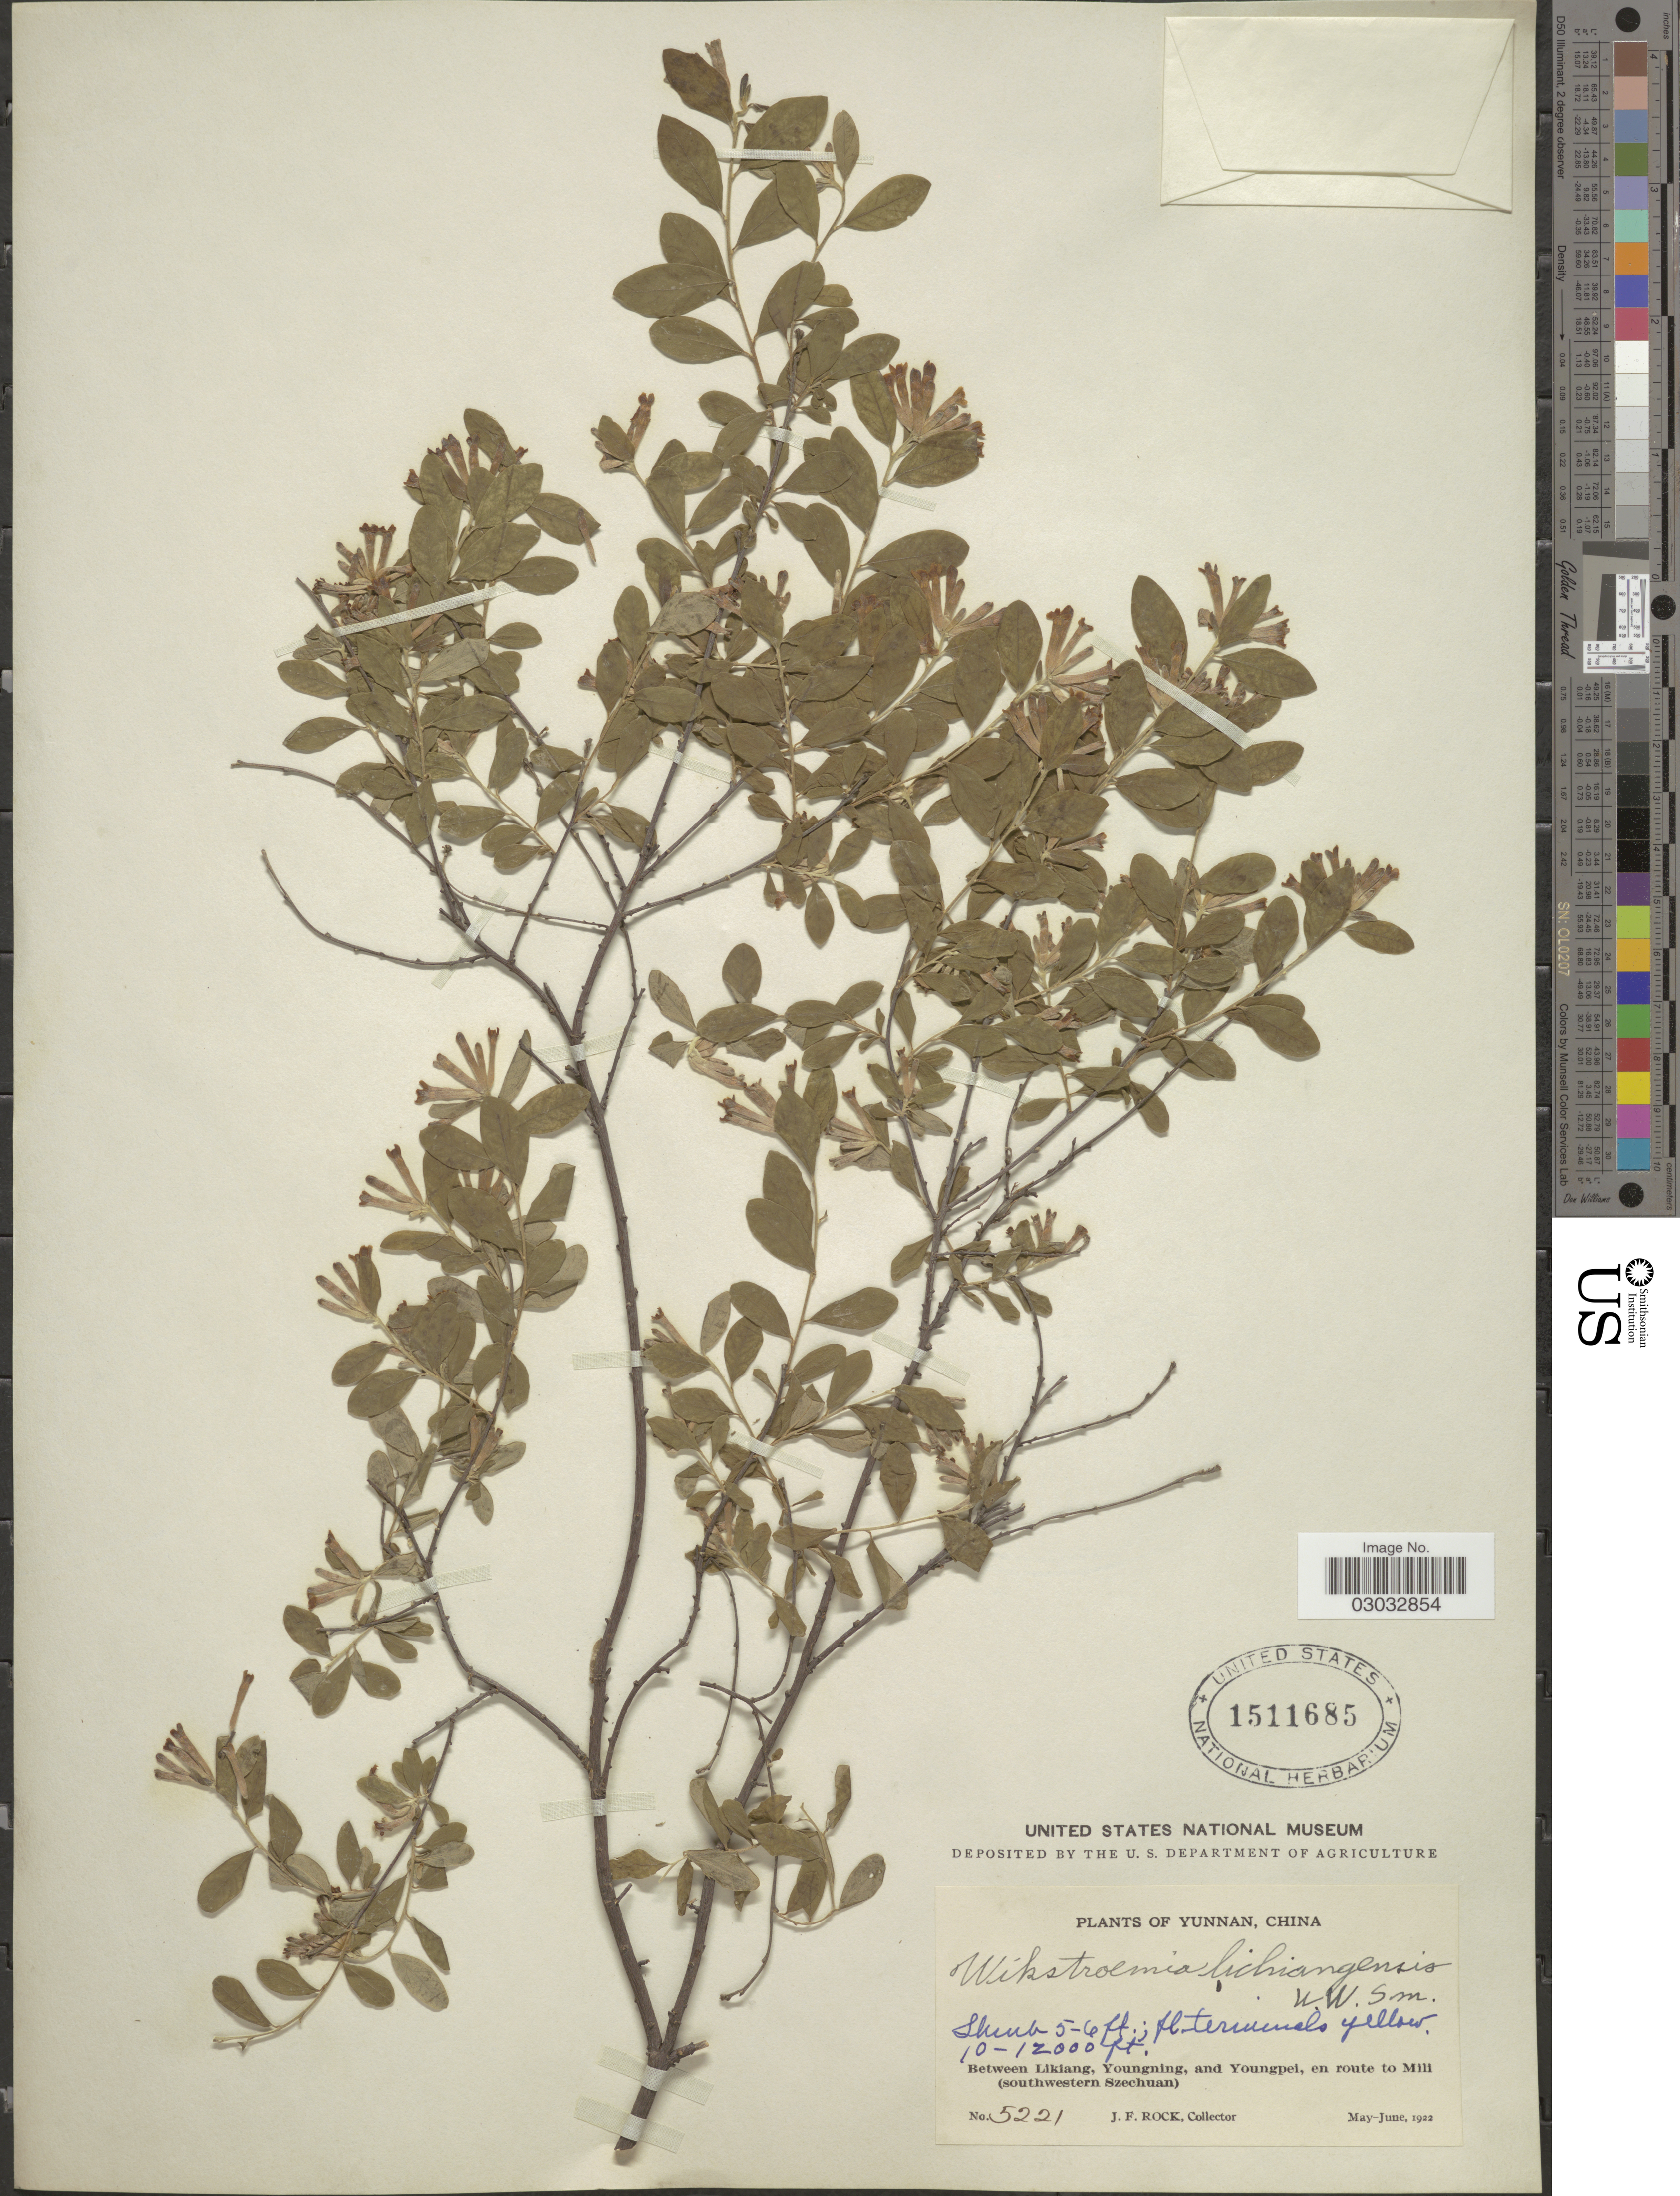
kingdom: Plantae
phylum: Tracheophyta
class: Magnoliopsida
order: Malvales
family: Thymelaeaceae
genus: Wikstroemia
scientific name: Wikstroemia lichiangensis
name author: W.W. Sm.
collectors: J. Rock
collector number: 5221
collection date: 1922-05/1922-06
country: China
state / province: Yunnan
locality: Between Likiang, Youngning, and Youngpei, en route to Mili (southwestern Szechuan).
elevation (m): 3048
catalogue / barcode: US 1511685